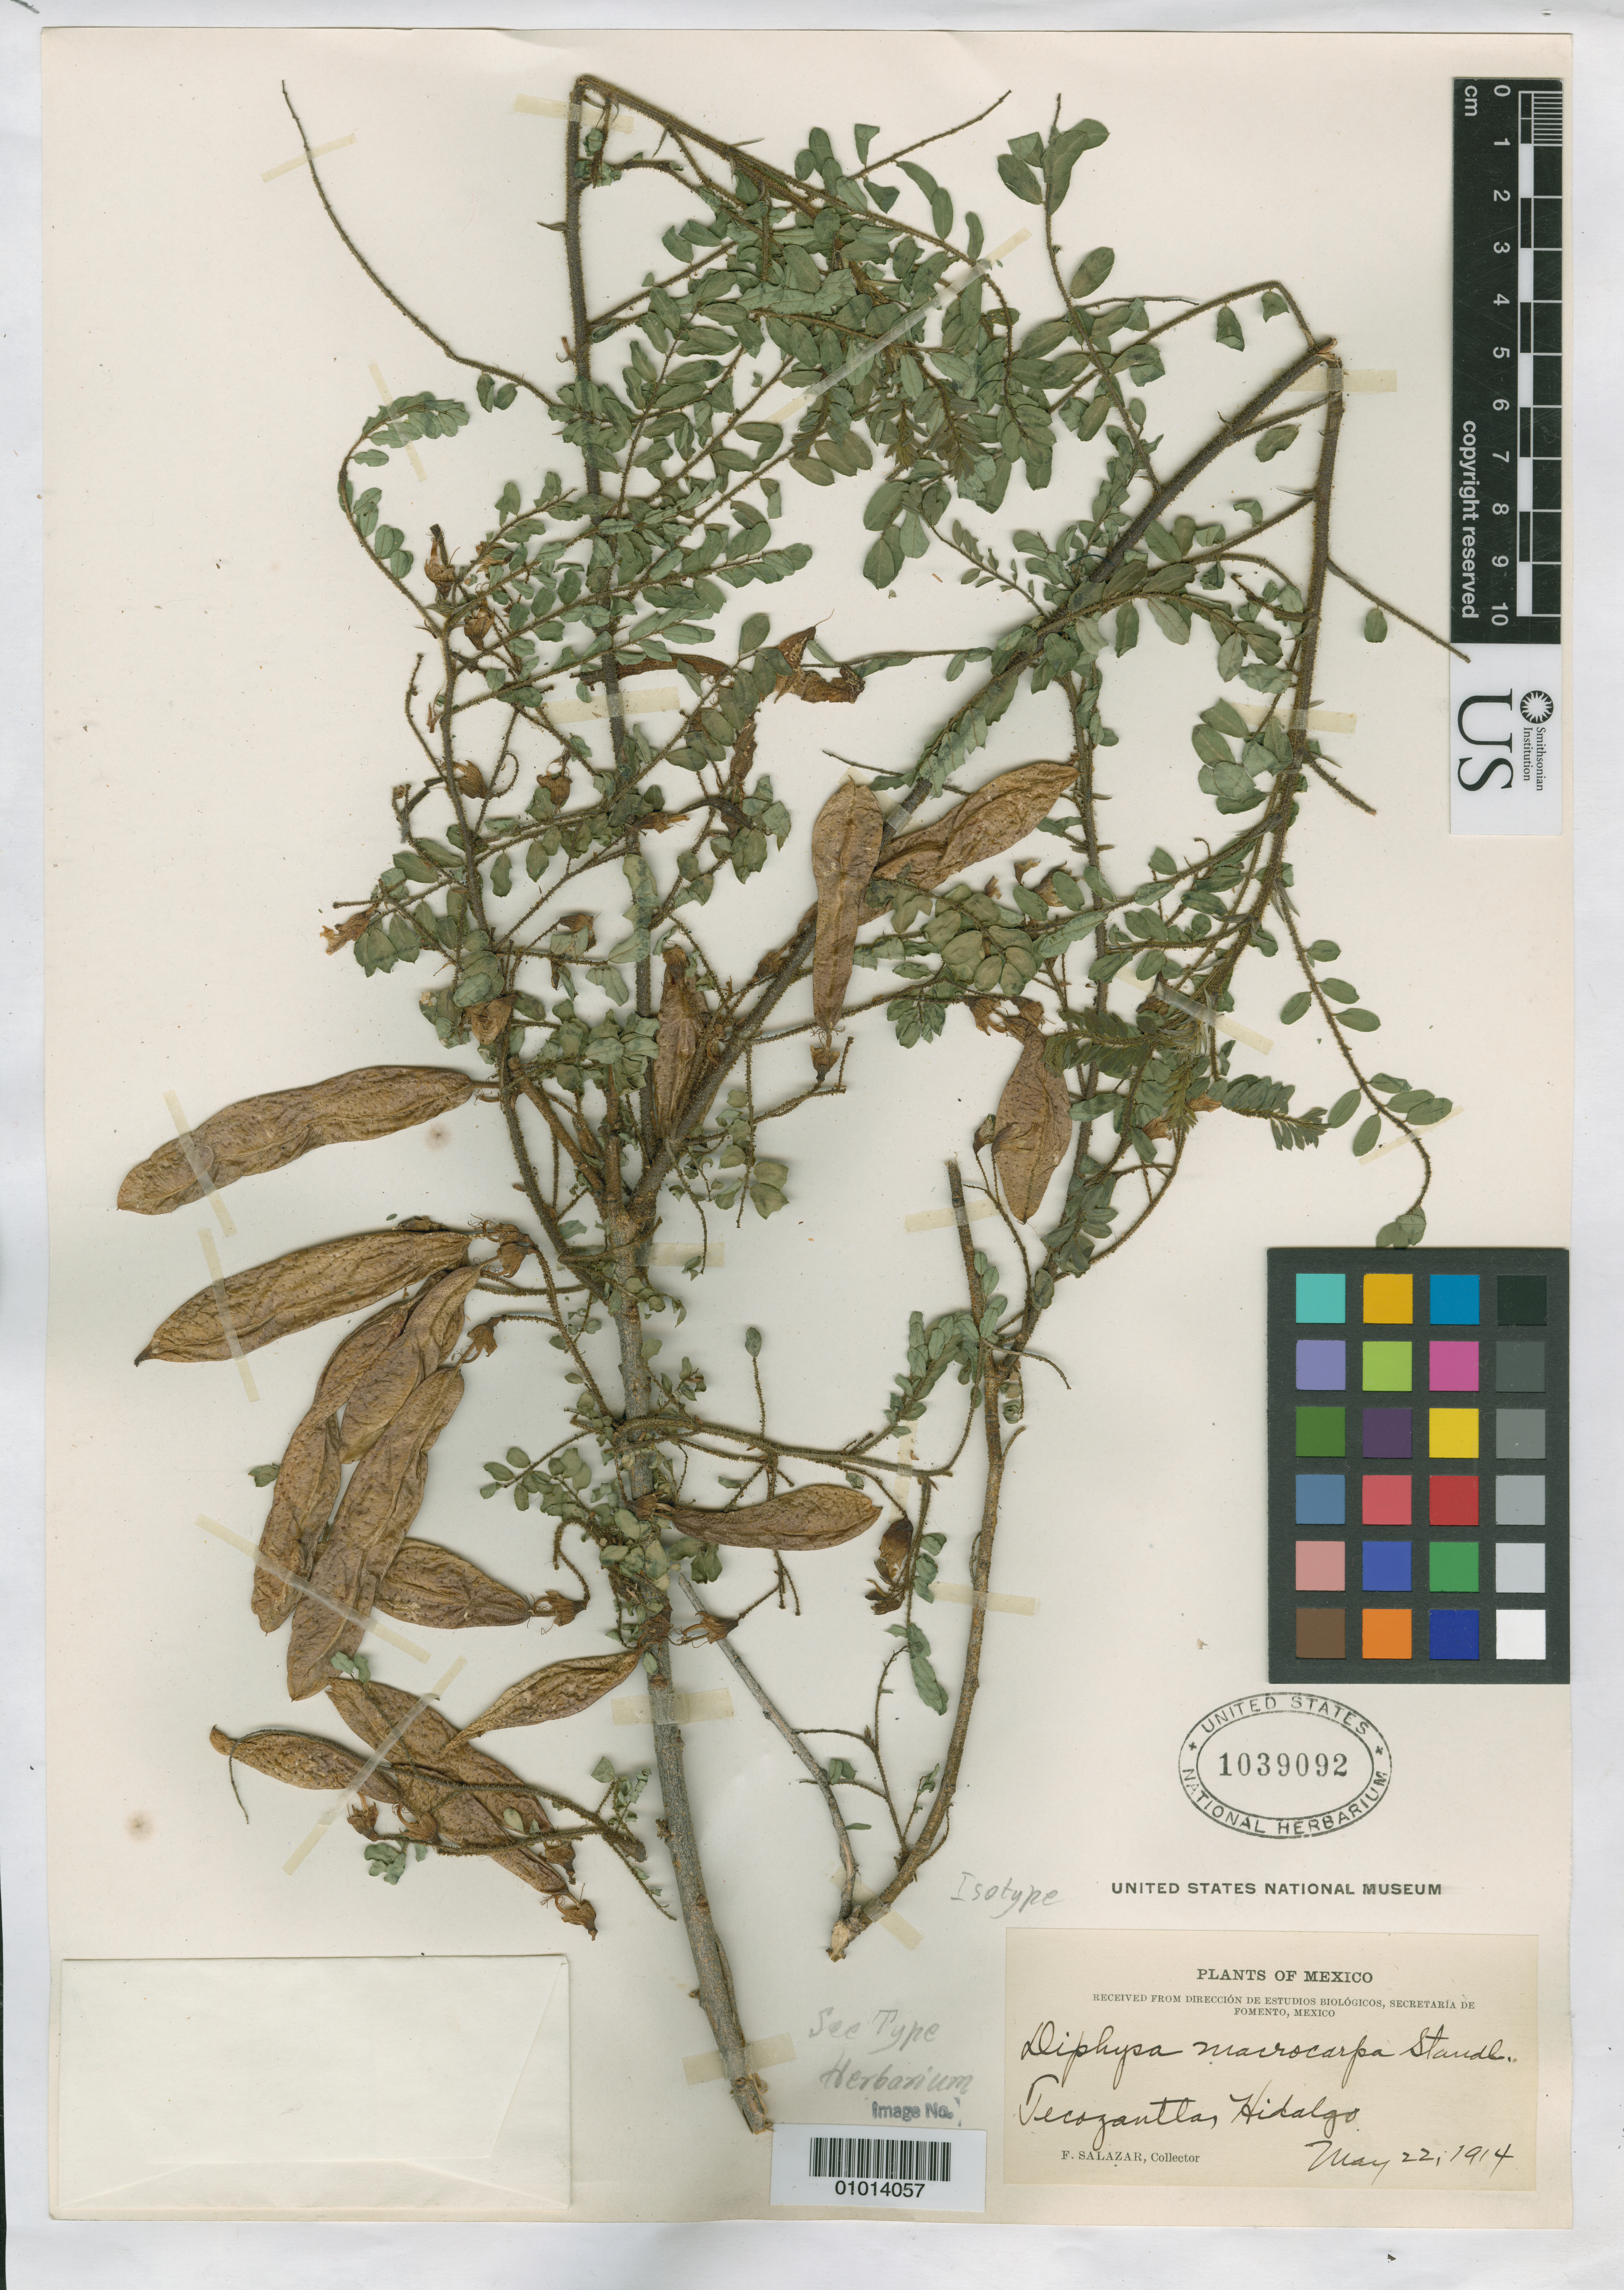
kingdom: Plantae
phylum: Tracheophyta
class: Magnoliopsida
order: Fabales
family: Fabaceae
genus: Diphysa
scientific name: Diphysa macrocarpa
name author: Standl.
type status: Isotype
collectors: F. Salazar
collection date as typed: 22 May 1914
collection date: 1914-05-22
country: Mexico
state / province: Hidalgo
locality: Tecozautla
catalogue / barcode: US 1039092